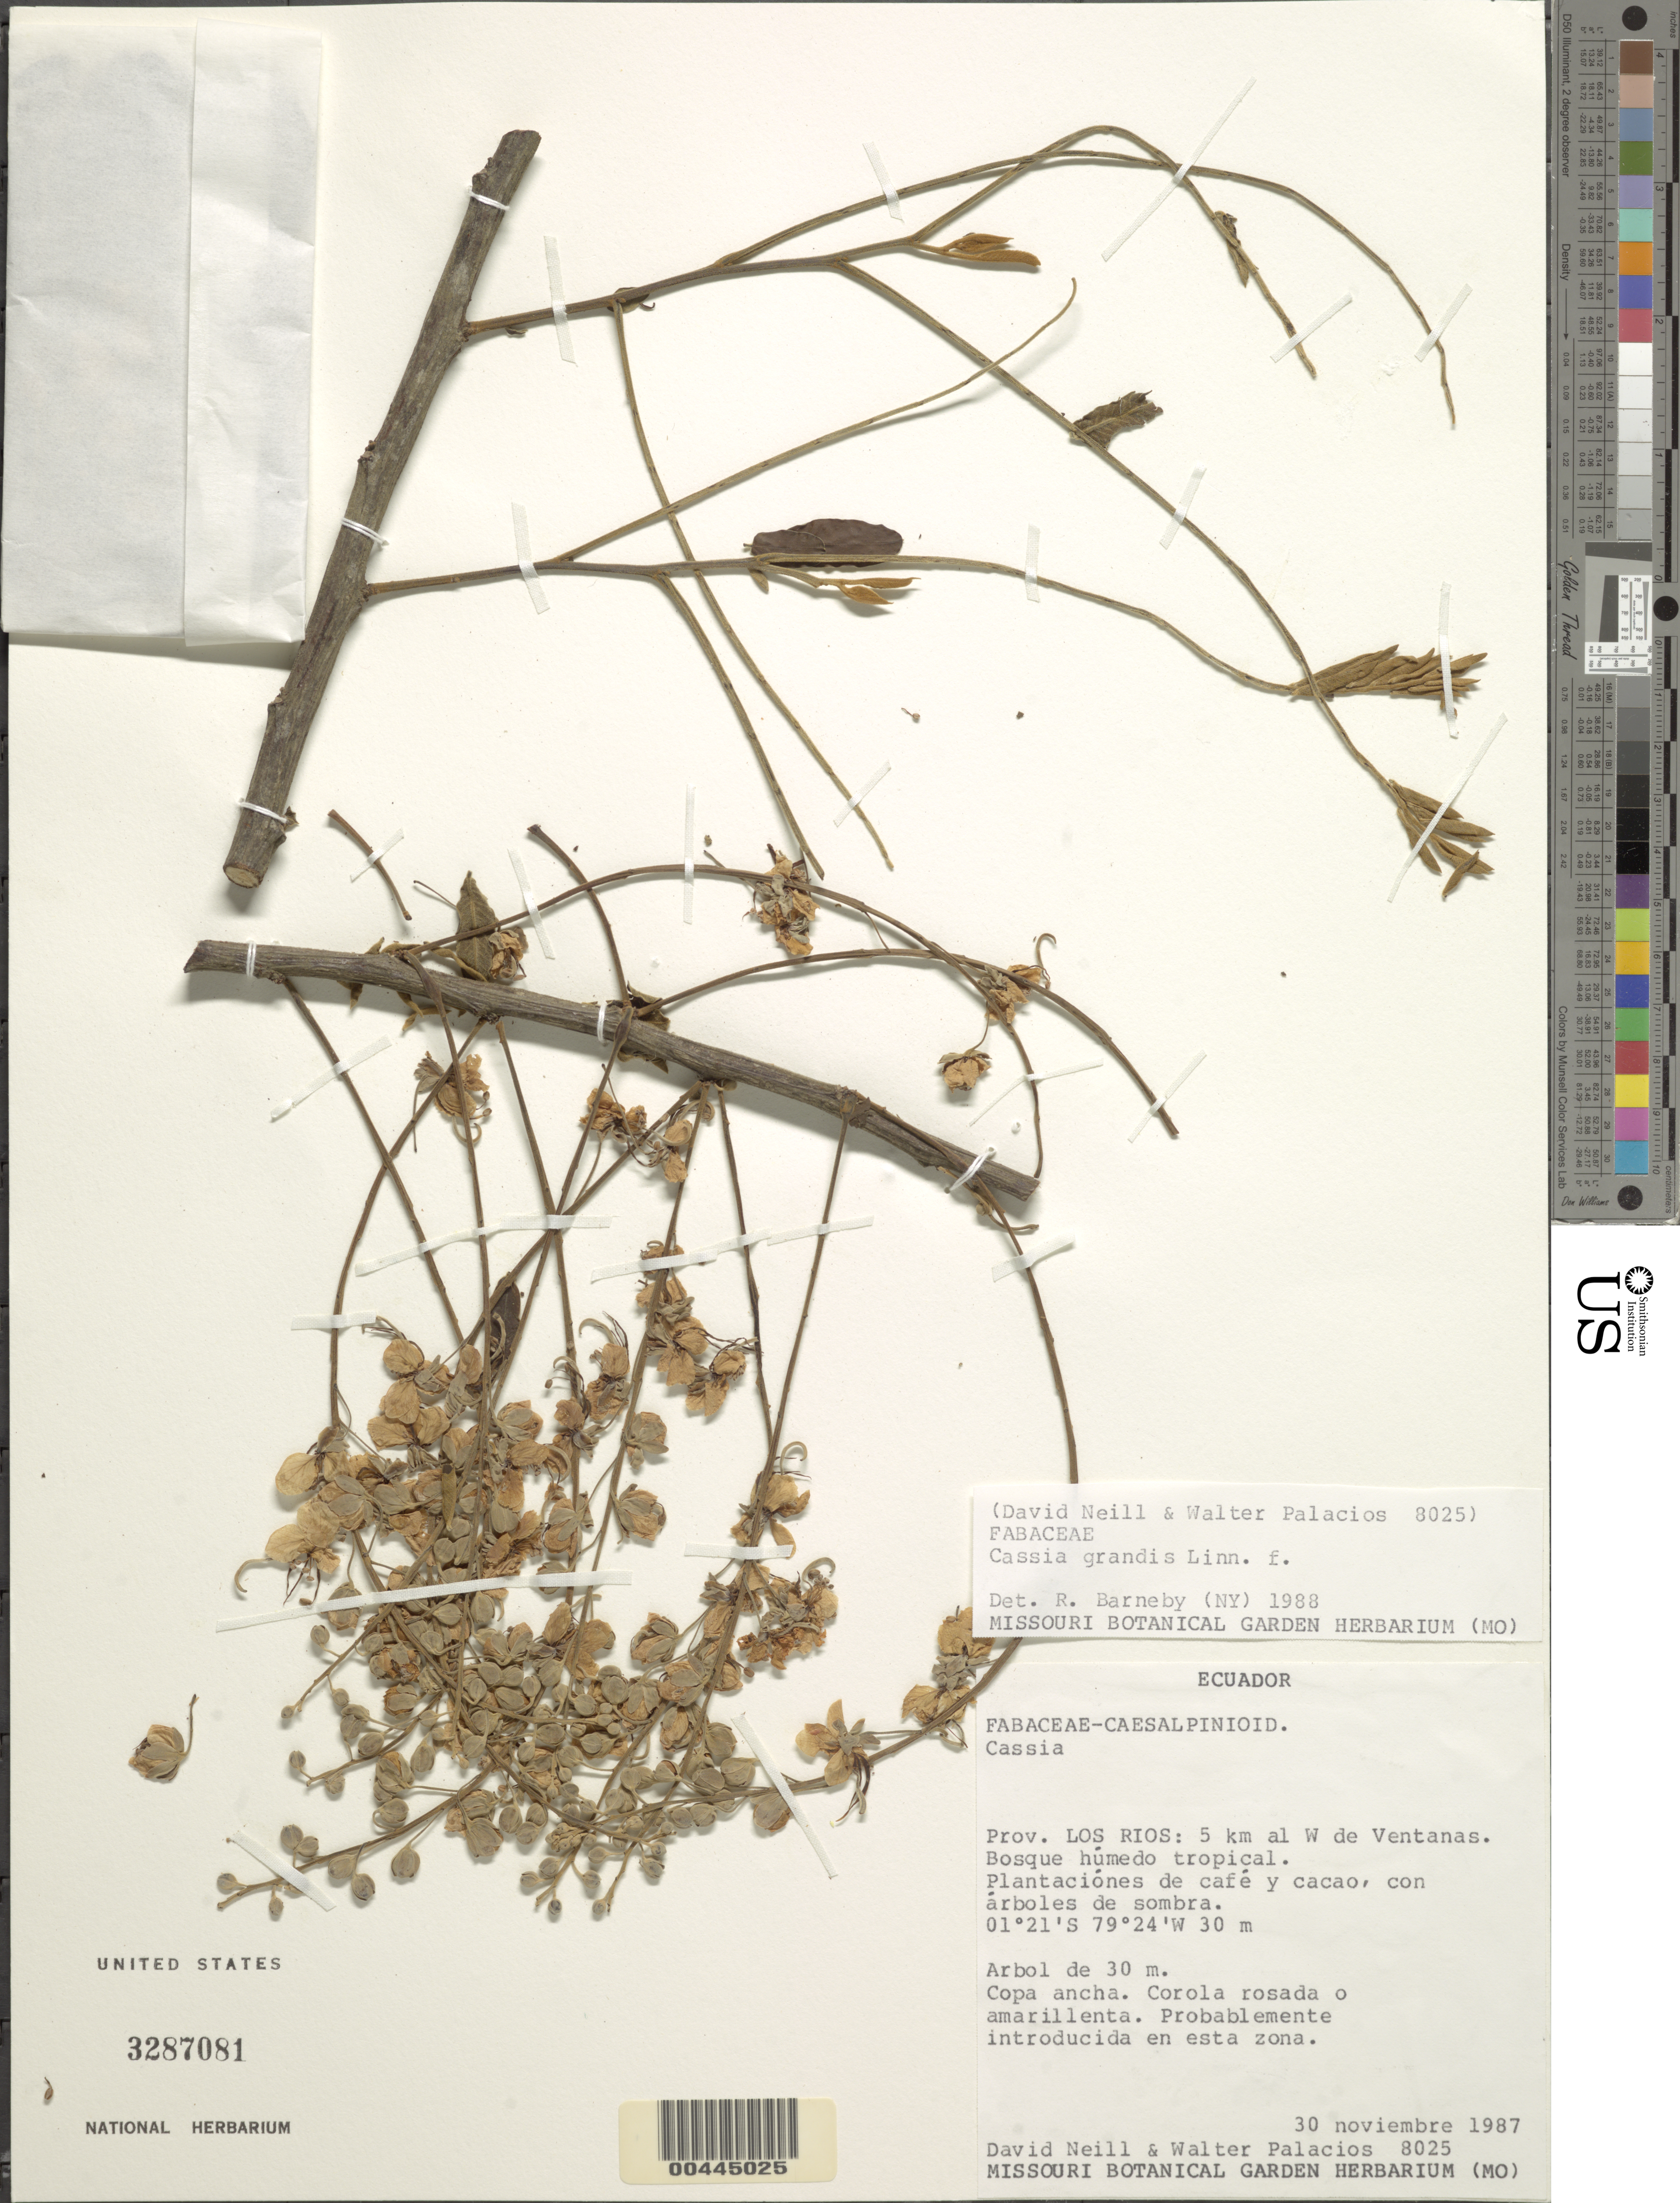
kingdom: Plantae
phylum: Tracheophyta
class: Magnoliopsida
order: Fabales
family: Fabaceae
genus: Cassia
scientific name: Cassia grandis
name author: L. f.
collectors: D. A. Neill & W. Palacios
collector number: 8025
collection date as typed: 30 Nov 1987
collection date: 1987-11-30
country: Ecuador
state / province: Los Ríos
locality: W of Ventanas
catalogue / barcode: US 3287081